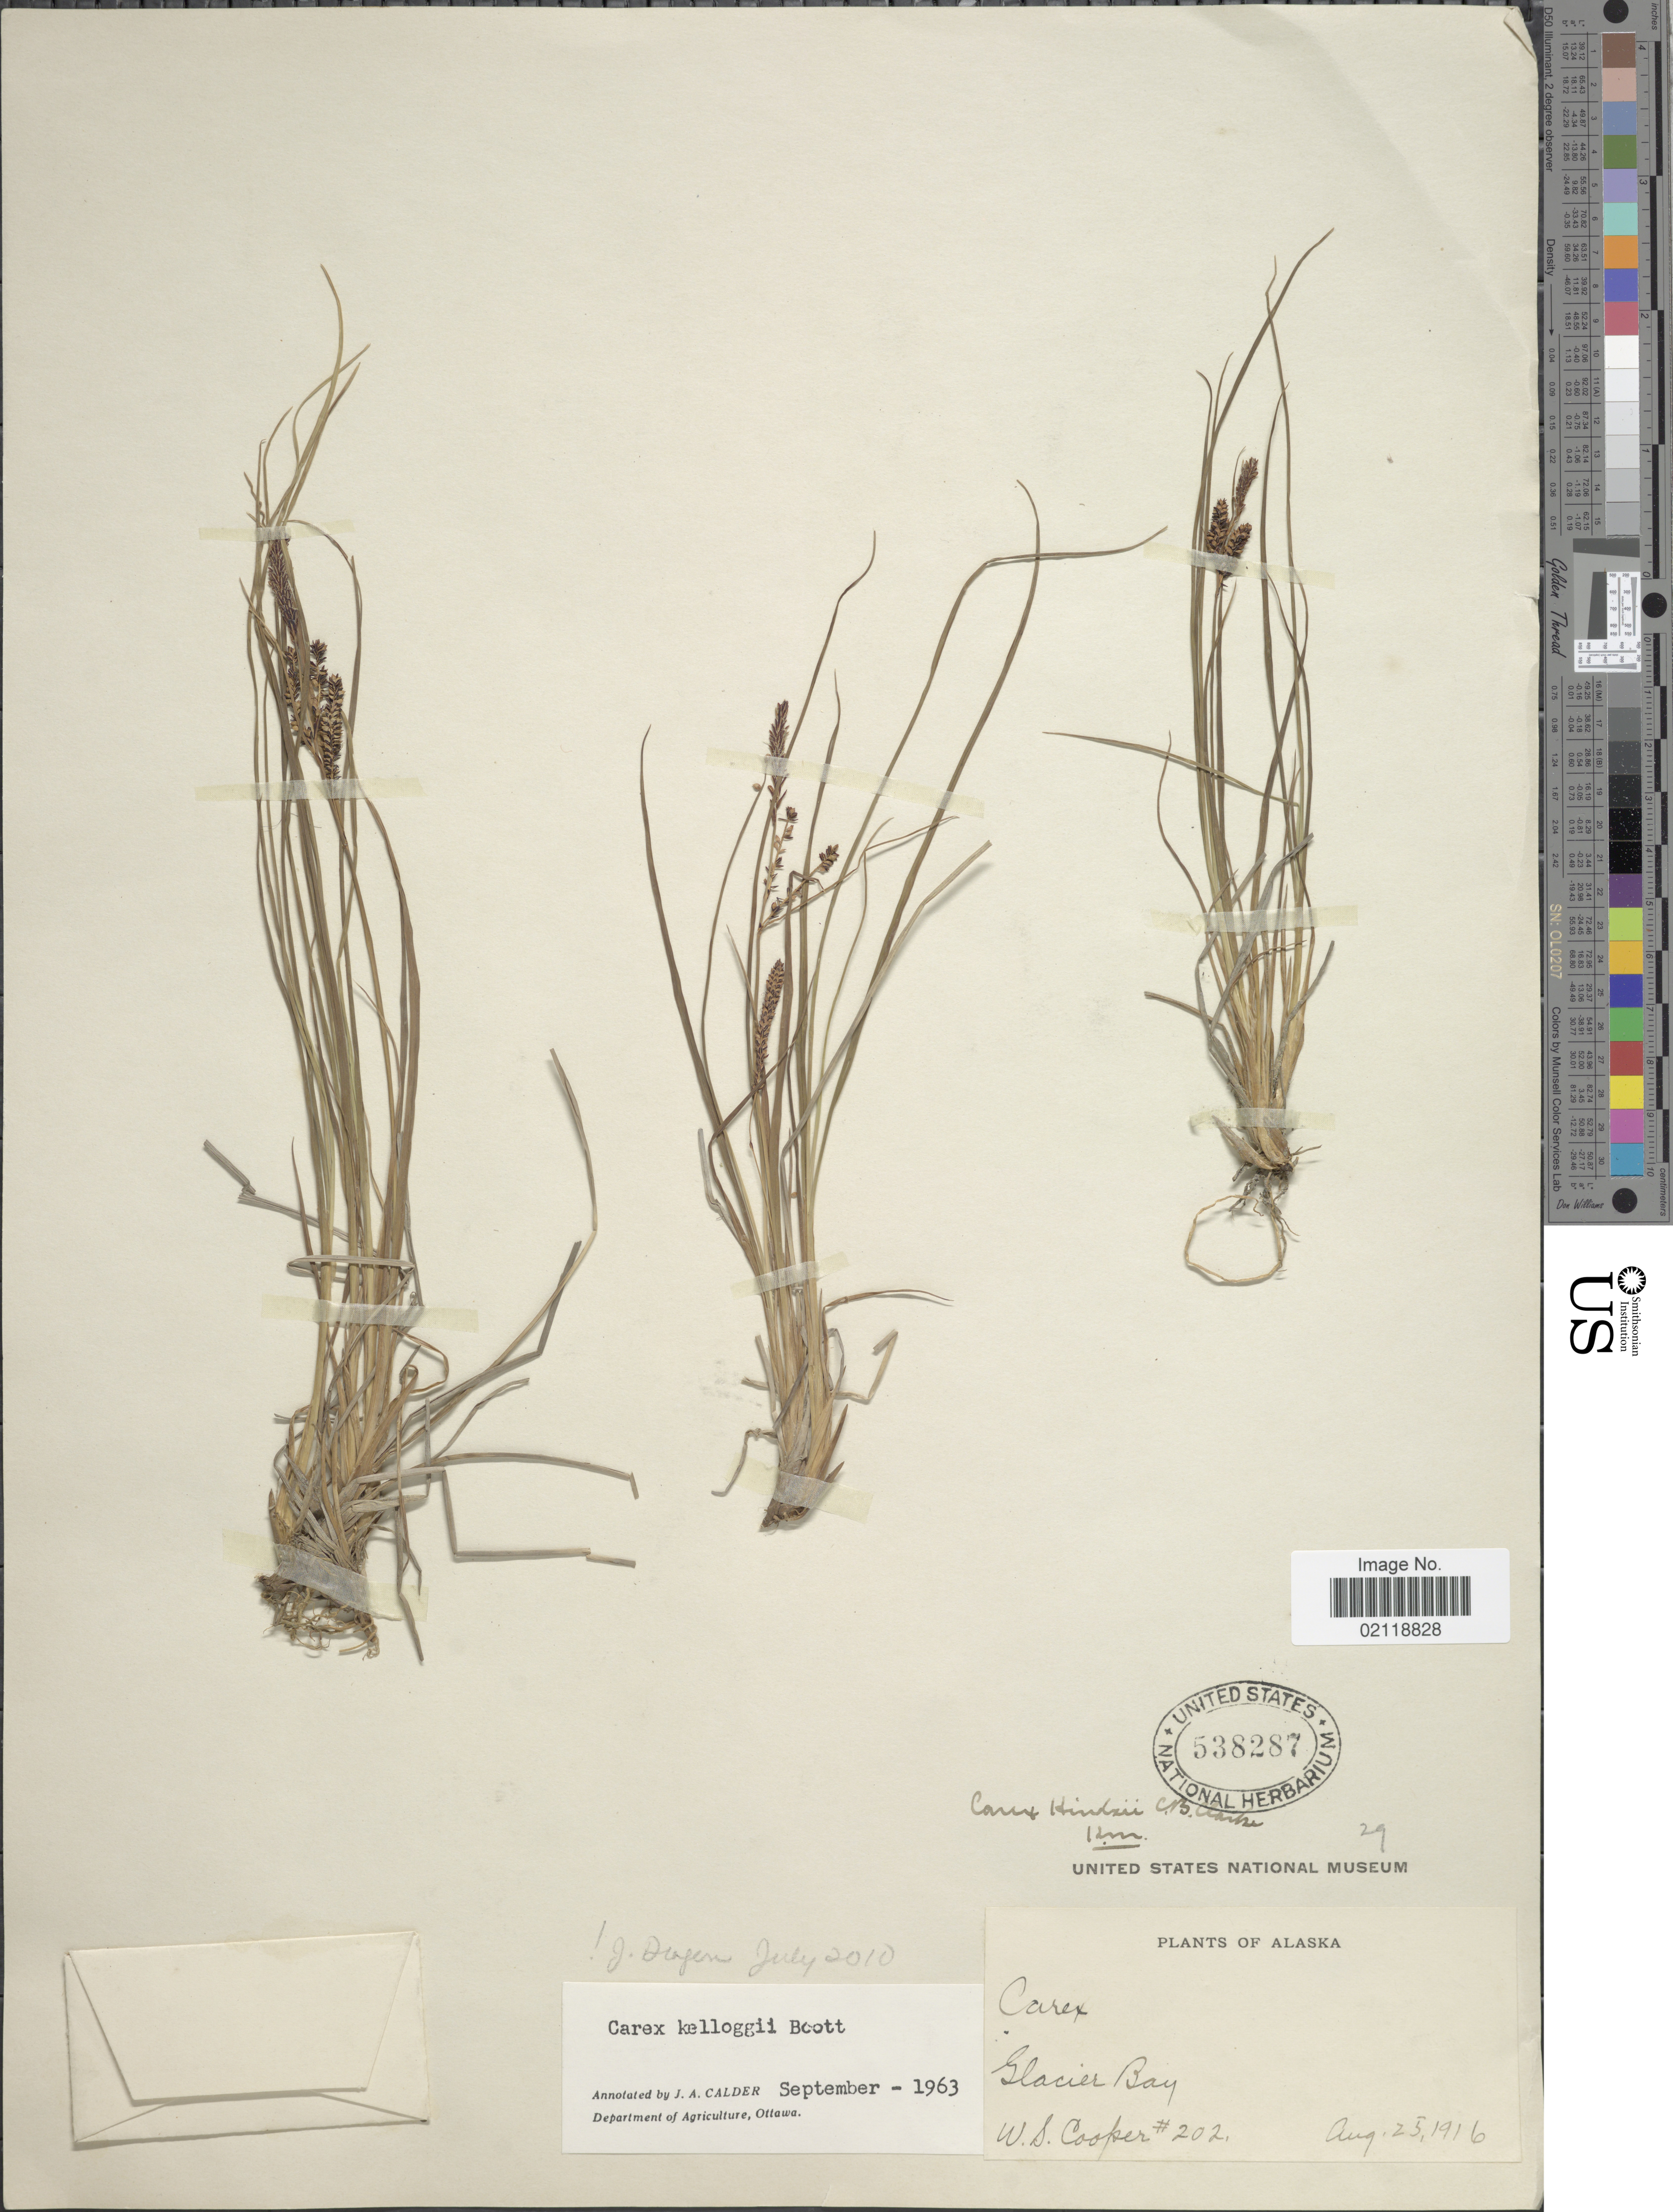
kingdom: Plantae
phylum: Tracheophyta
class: Liliopsida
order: Poales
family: Cyperaceae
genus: Carex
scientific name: Carex kelloggii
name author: W. Boott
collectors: W. Cooper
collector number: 202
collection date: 1916-08-25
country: United States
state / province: Alaska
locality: Glacier Bay.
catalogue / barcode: US 538287